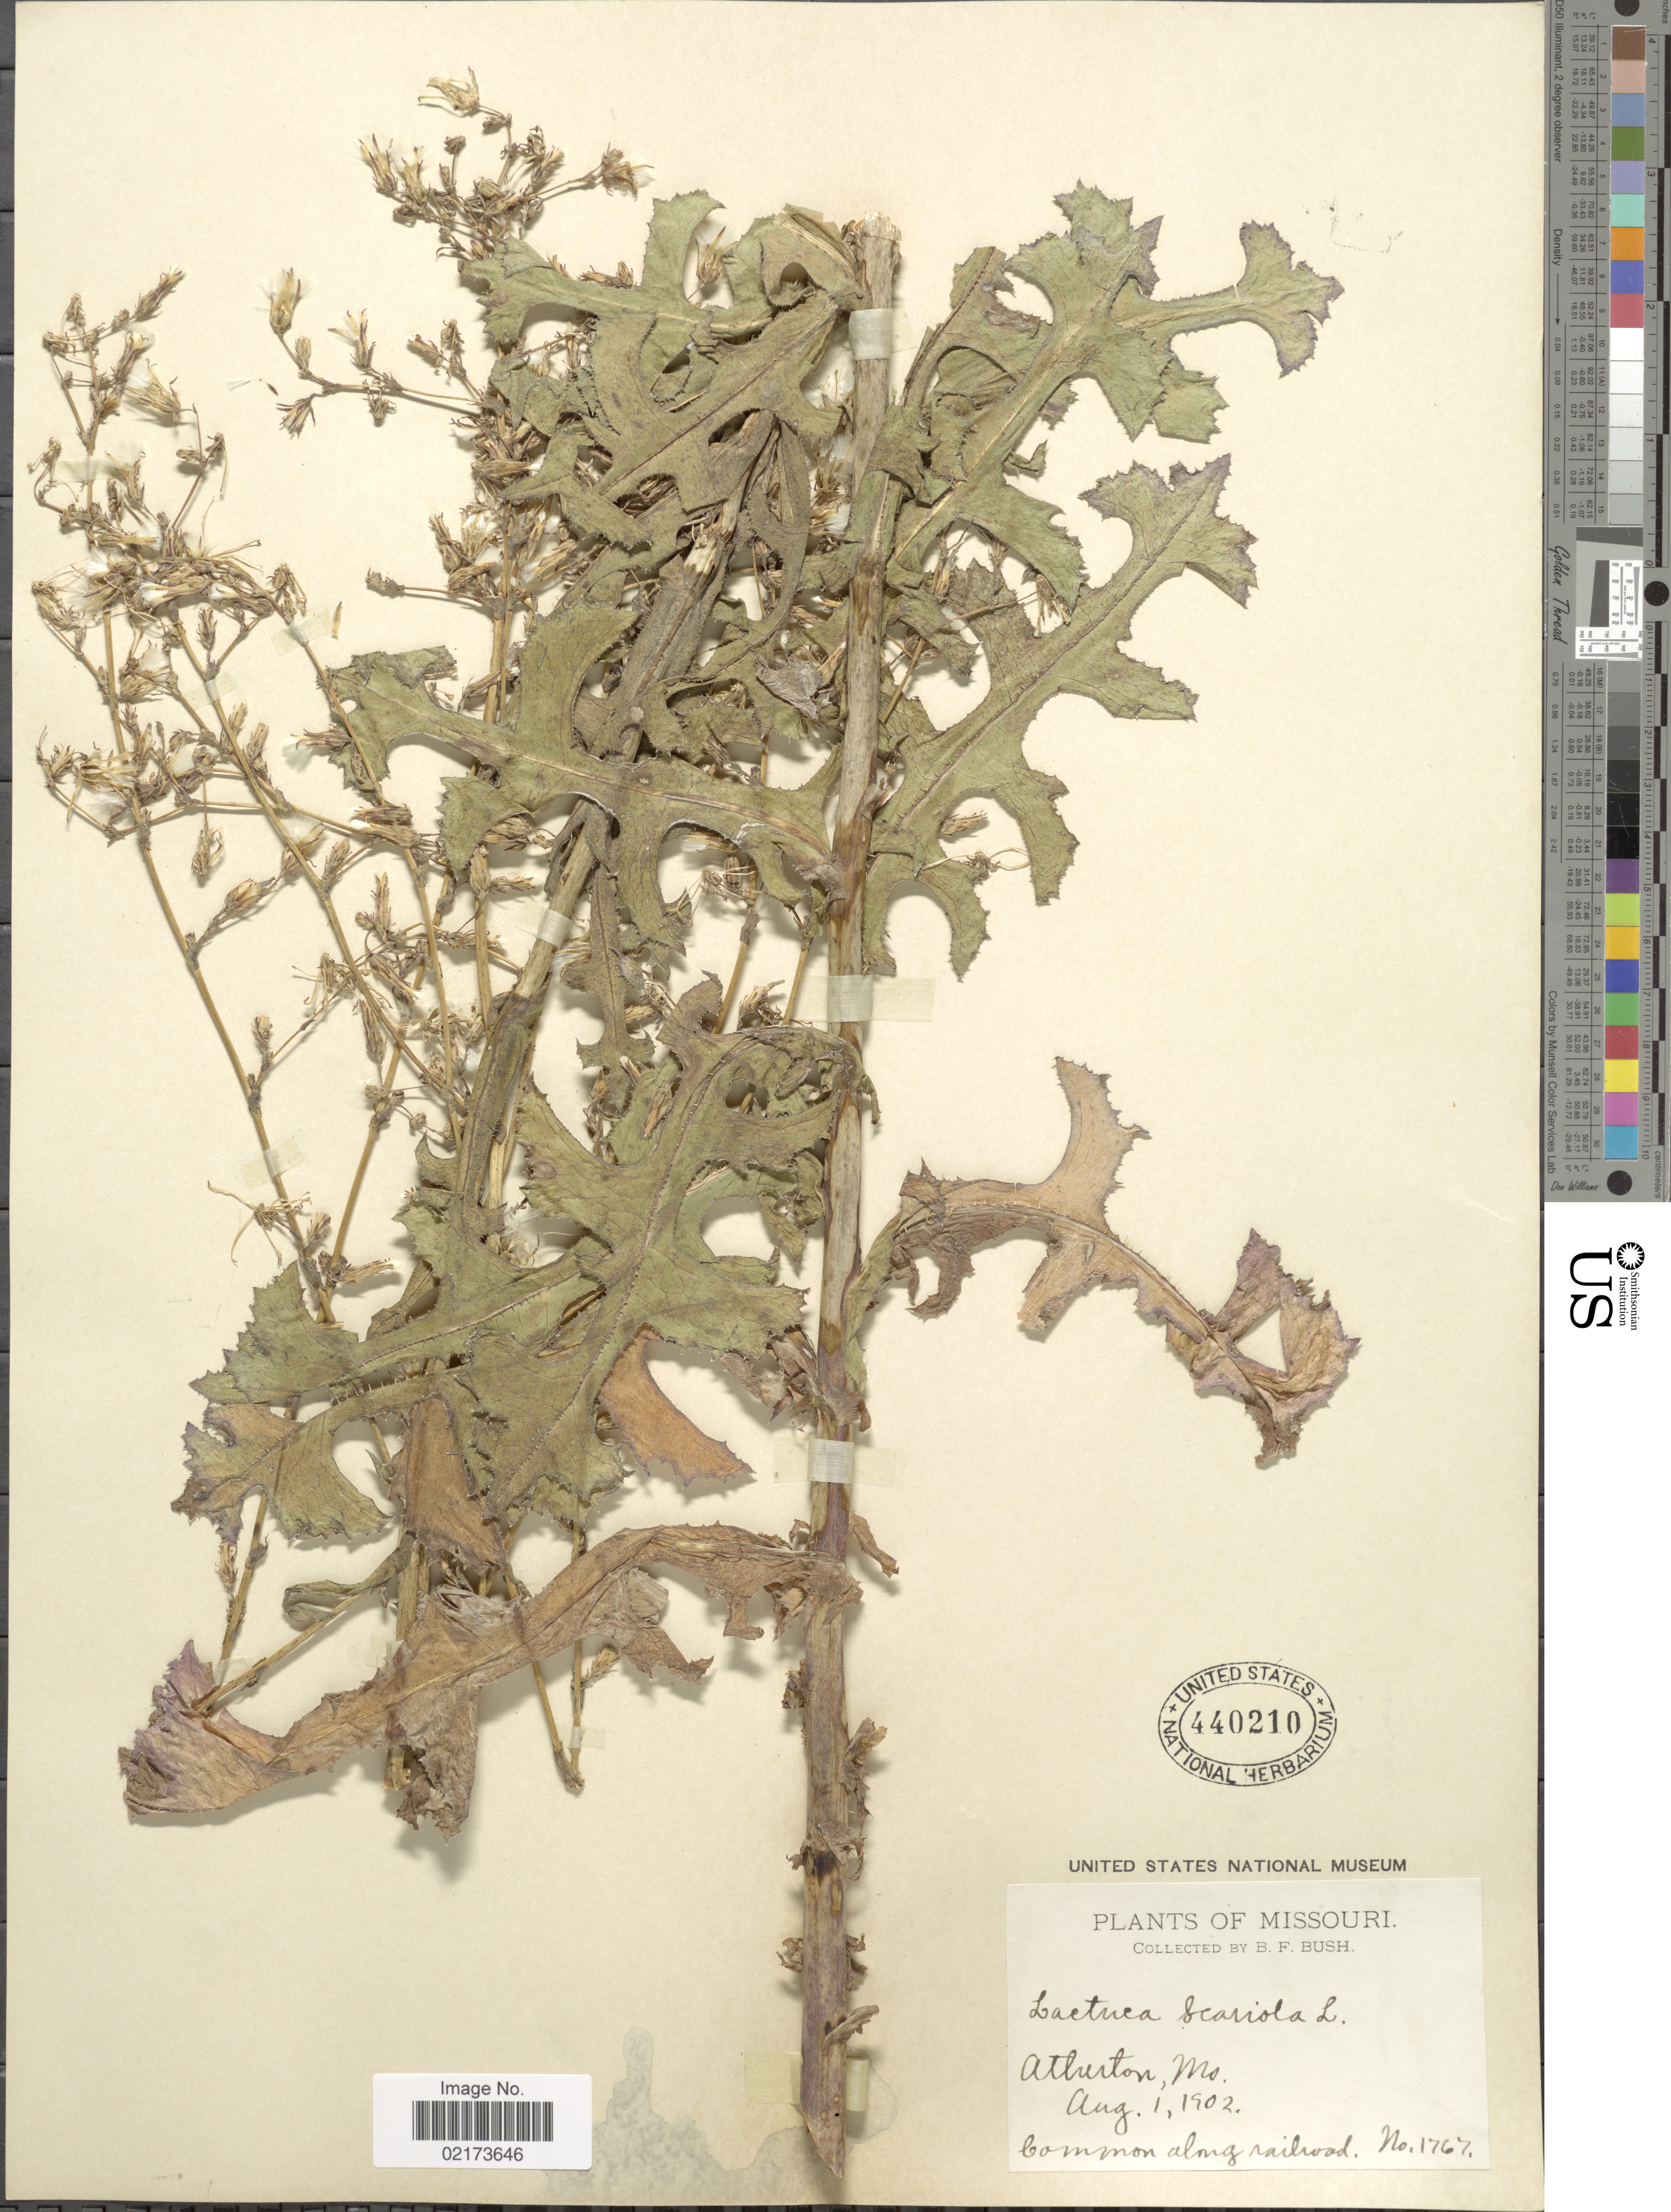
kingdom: Plantae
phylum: Tracheophyta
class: Magnoliopsida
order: Asterales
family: Asteraceae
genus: Lactuca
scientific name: Lactuca serriola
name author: L.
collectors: B. F. Bush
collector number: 1767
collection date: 1902-08-01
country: United States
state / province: Missouri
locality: Atherton, Mo.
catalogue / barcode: US 440210